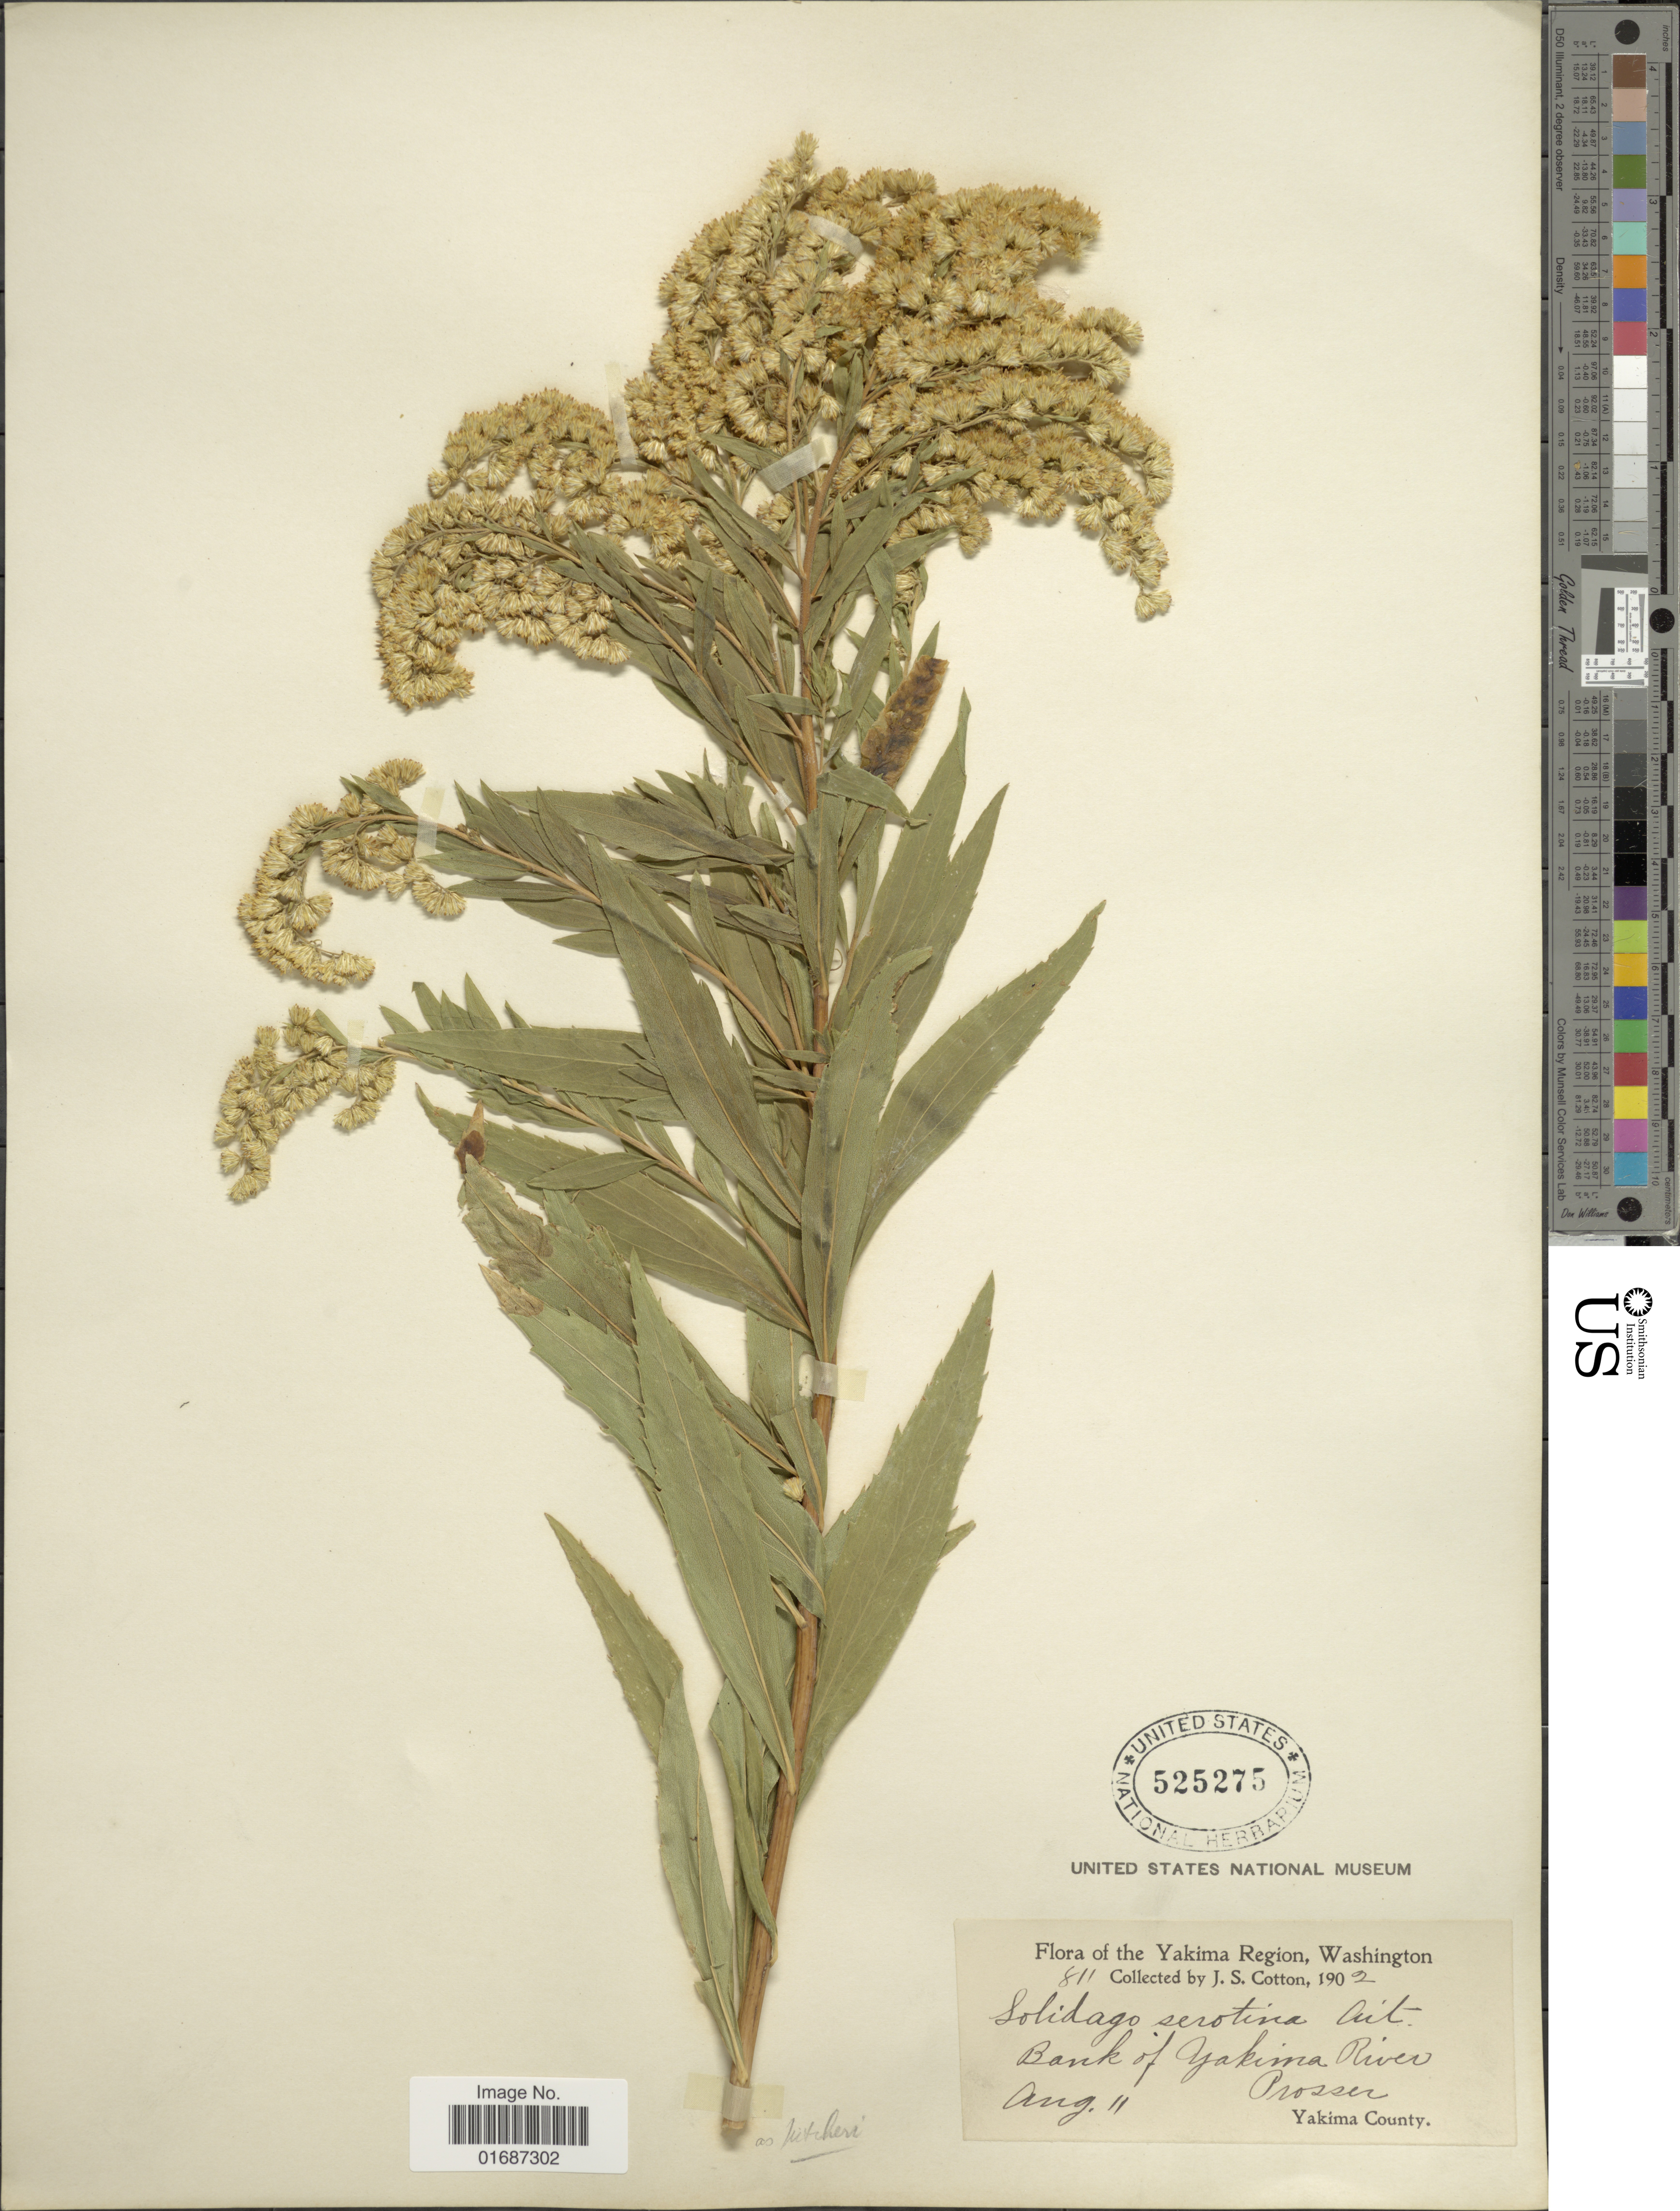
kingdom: Plantae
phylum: Tracheophyta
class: Magnoliopsida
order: Asterales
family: Asteraceae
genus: Solidago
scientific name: Solidago gigantea var. leiophylla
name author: Fernald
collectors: J. S. Cotton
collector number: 811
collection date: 1902-08-11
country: United States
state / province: Washington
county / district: Yakima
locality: Yakima Region, Bank of Yakima River, Arooser, Yakima County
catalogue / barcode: US 525275